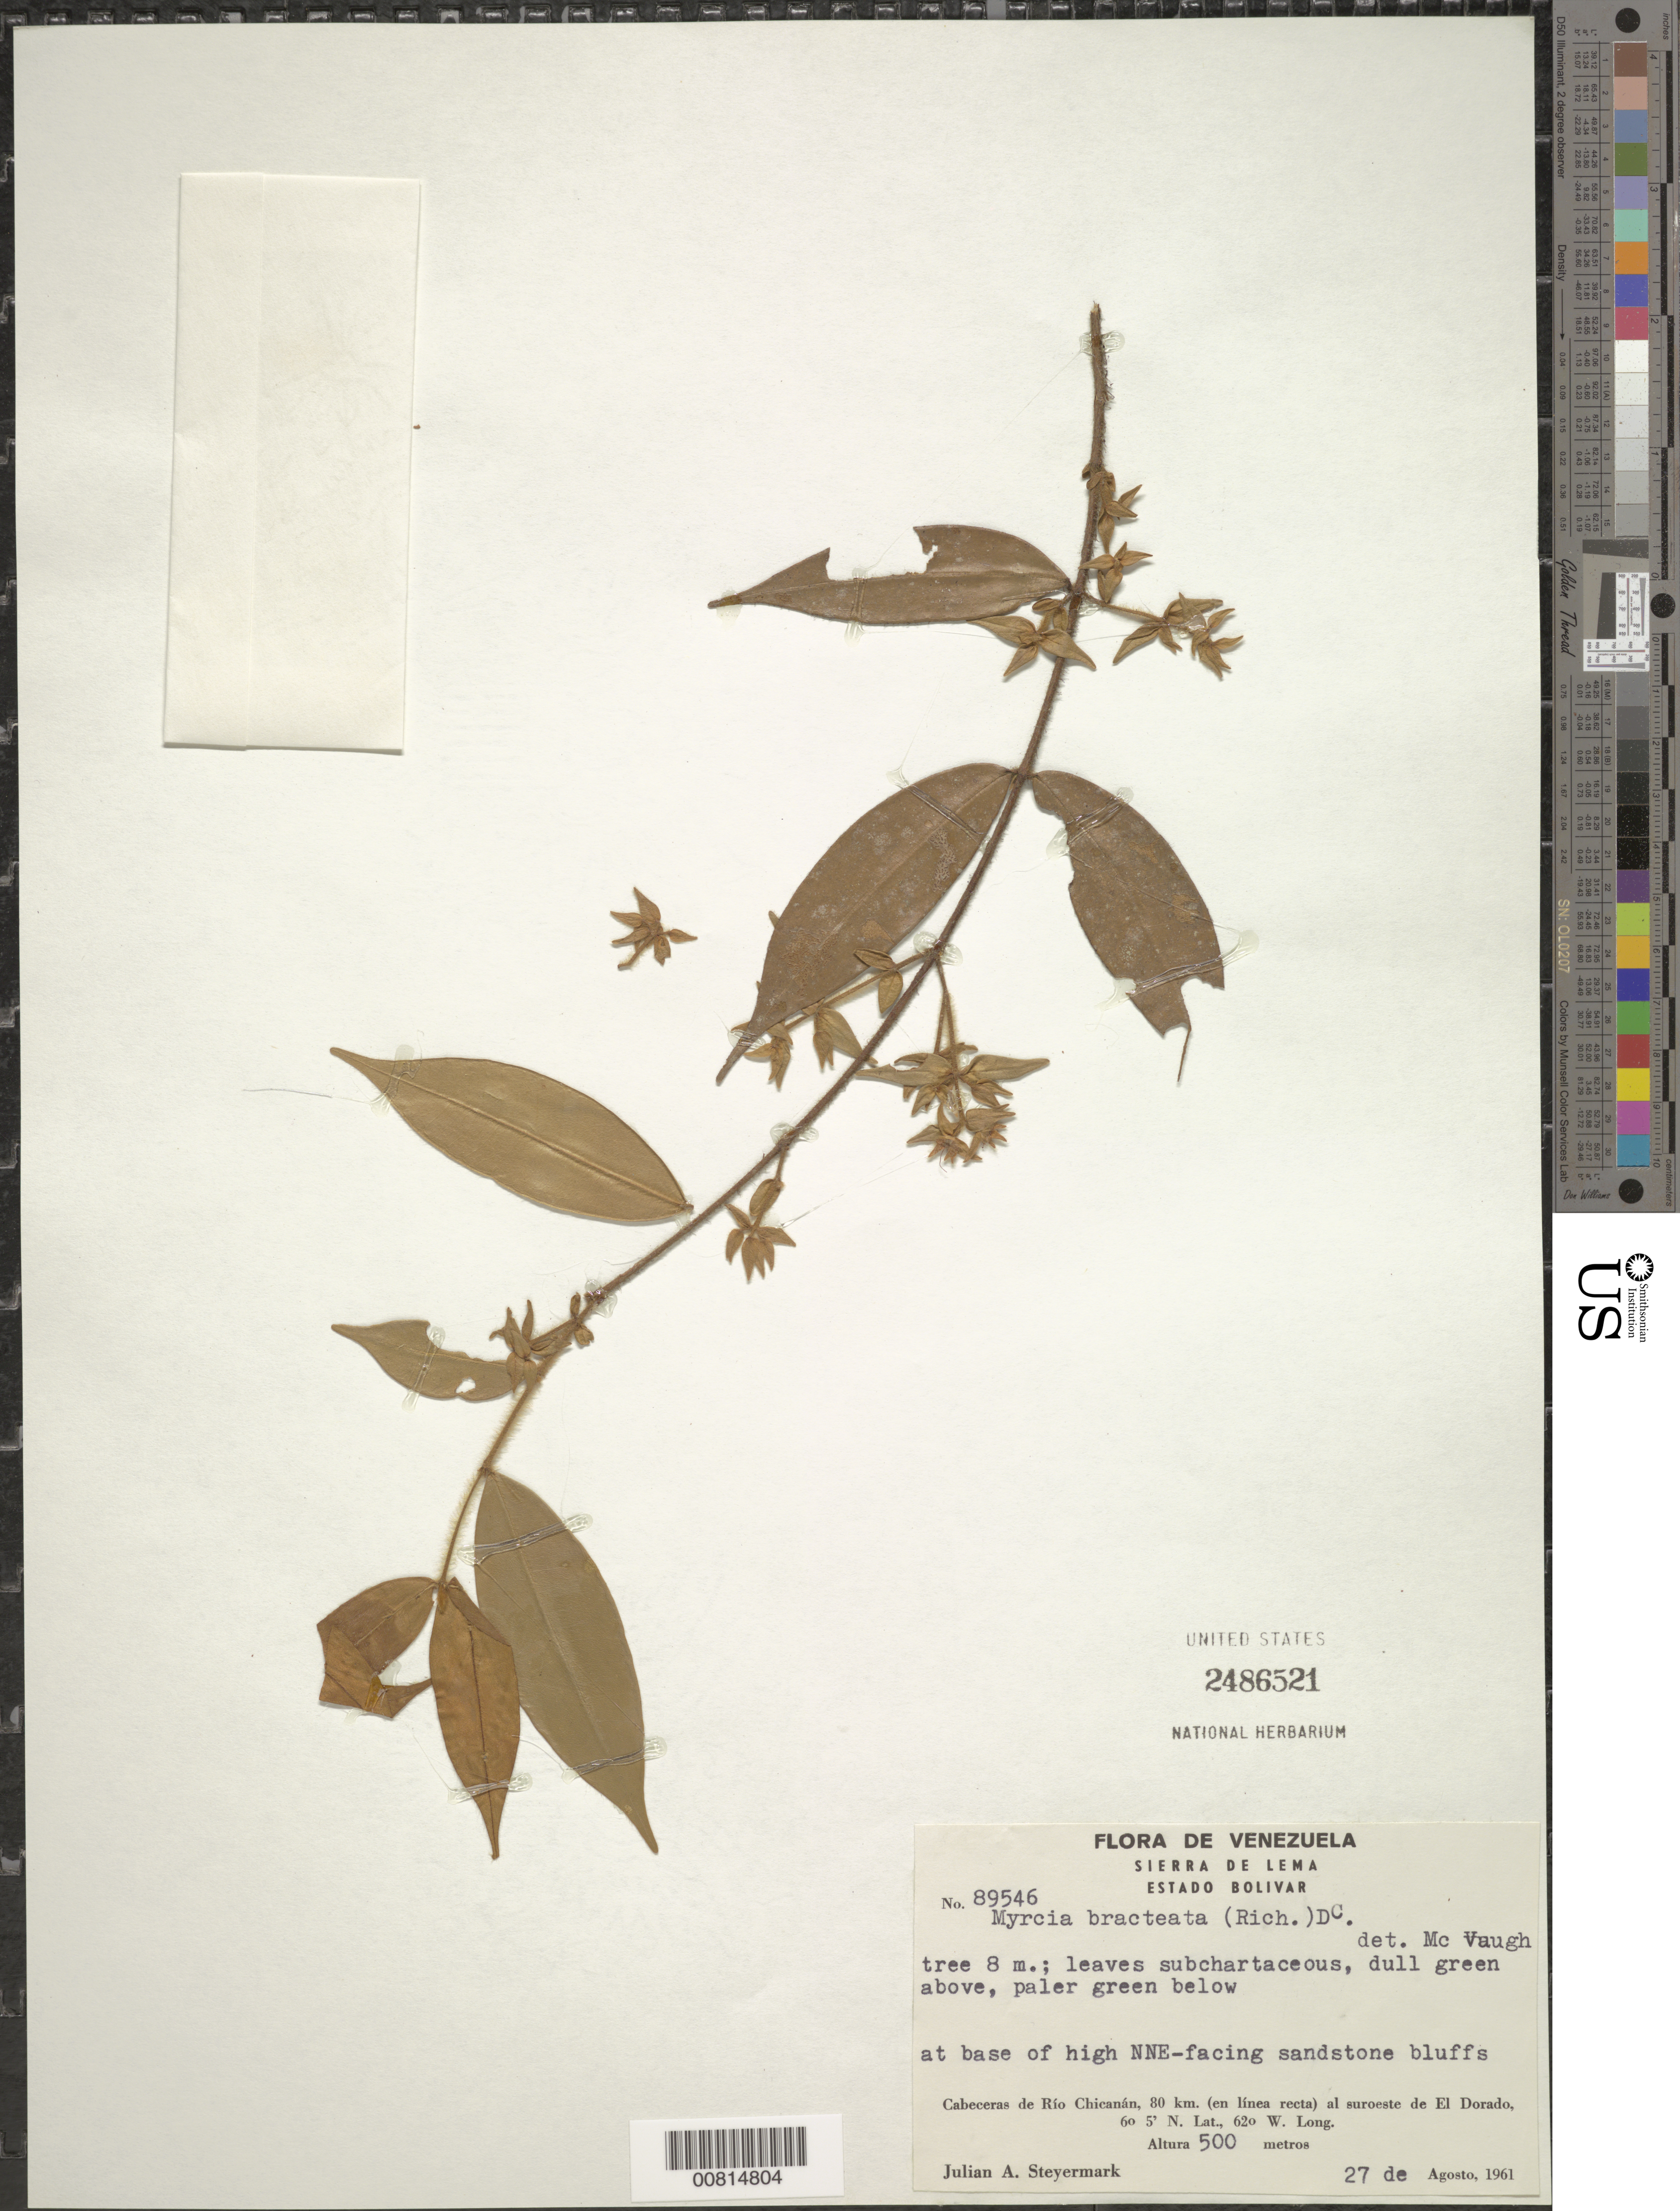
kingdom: Plantae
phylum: Tracheophyta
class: Magnoliopsida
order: Myrtales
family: Myrtaceae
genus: Myrcia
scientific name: Myrcia bracteata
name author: (Rich.) DC.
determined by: McVaugh, R.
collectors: J. Steyermark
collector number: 89546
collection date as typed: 27-Aug-61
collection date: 1961-08-27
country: Venezuela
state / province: Bolívar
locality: Sierra de Lema, Cabeceras de Río Chicanán, 80 km in straight line to SW of El Dorado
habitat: Base of high NNE-facing sandstone bluffs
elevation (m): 500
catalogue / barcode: US 2486521